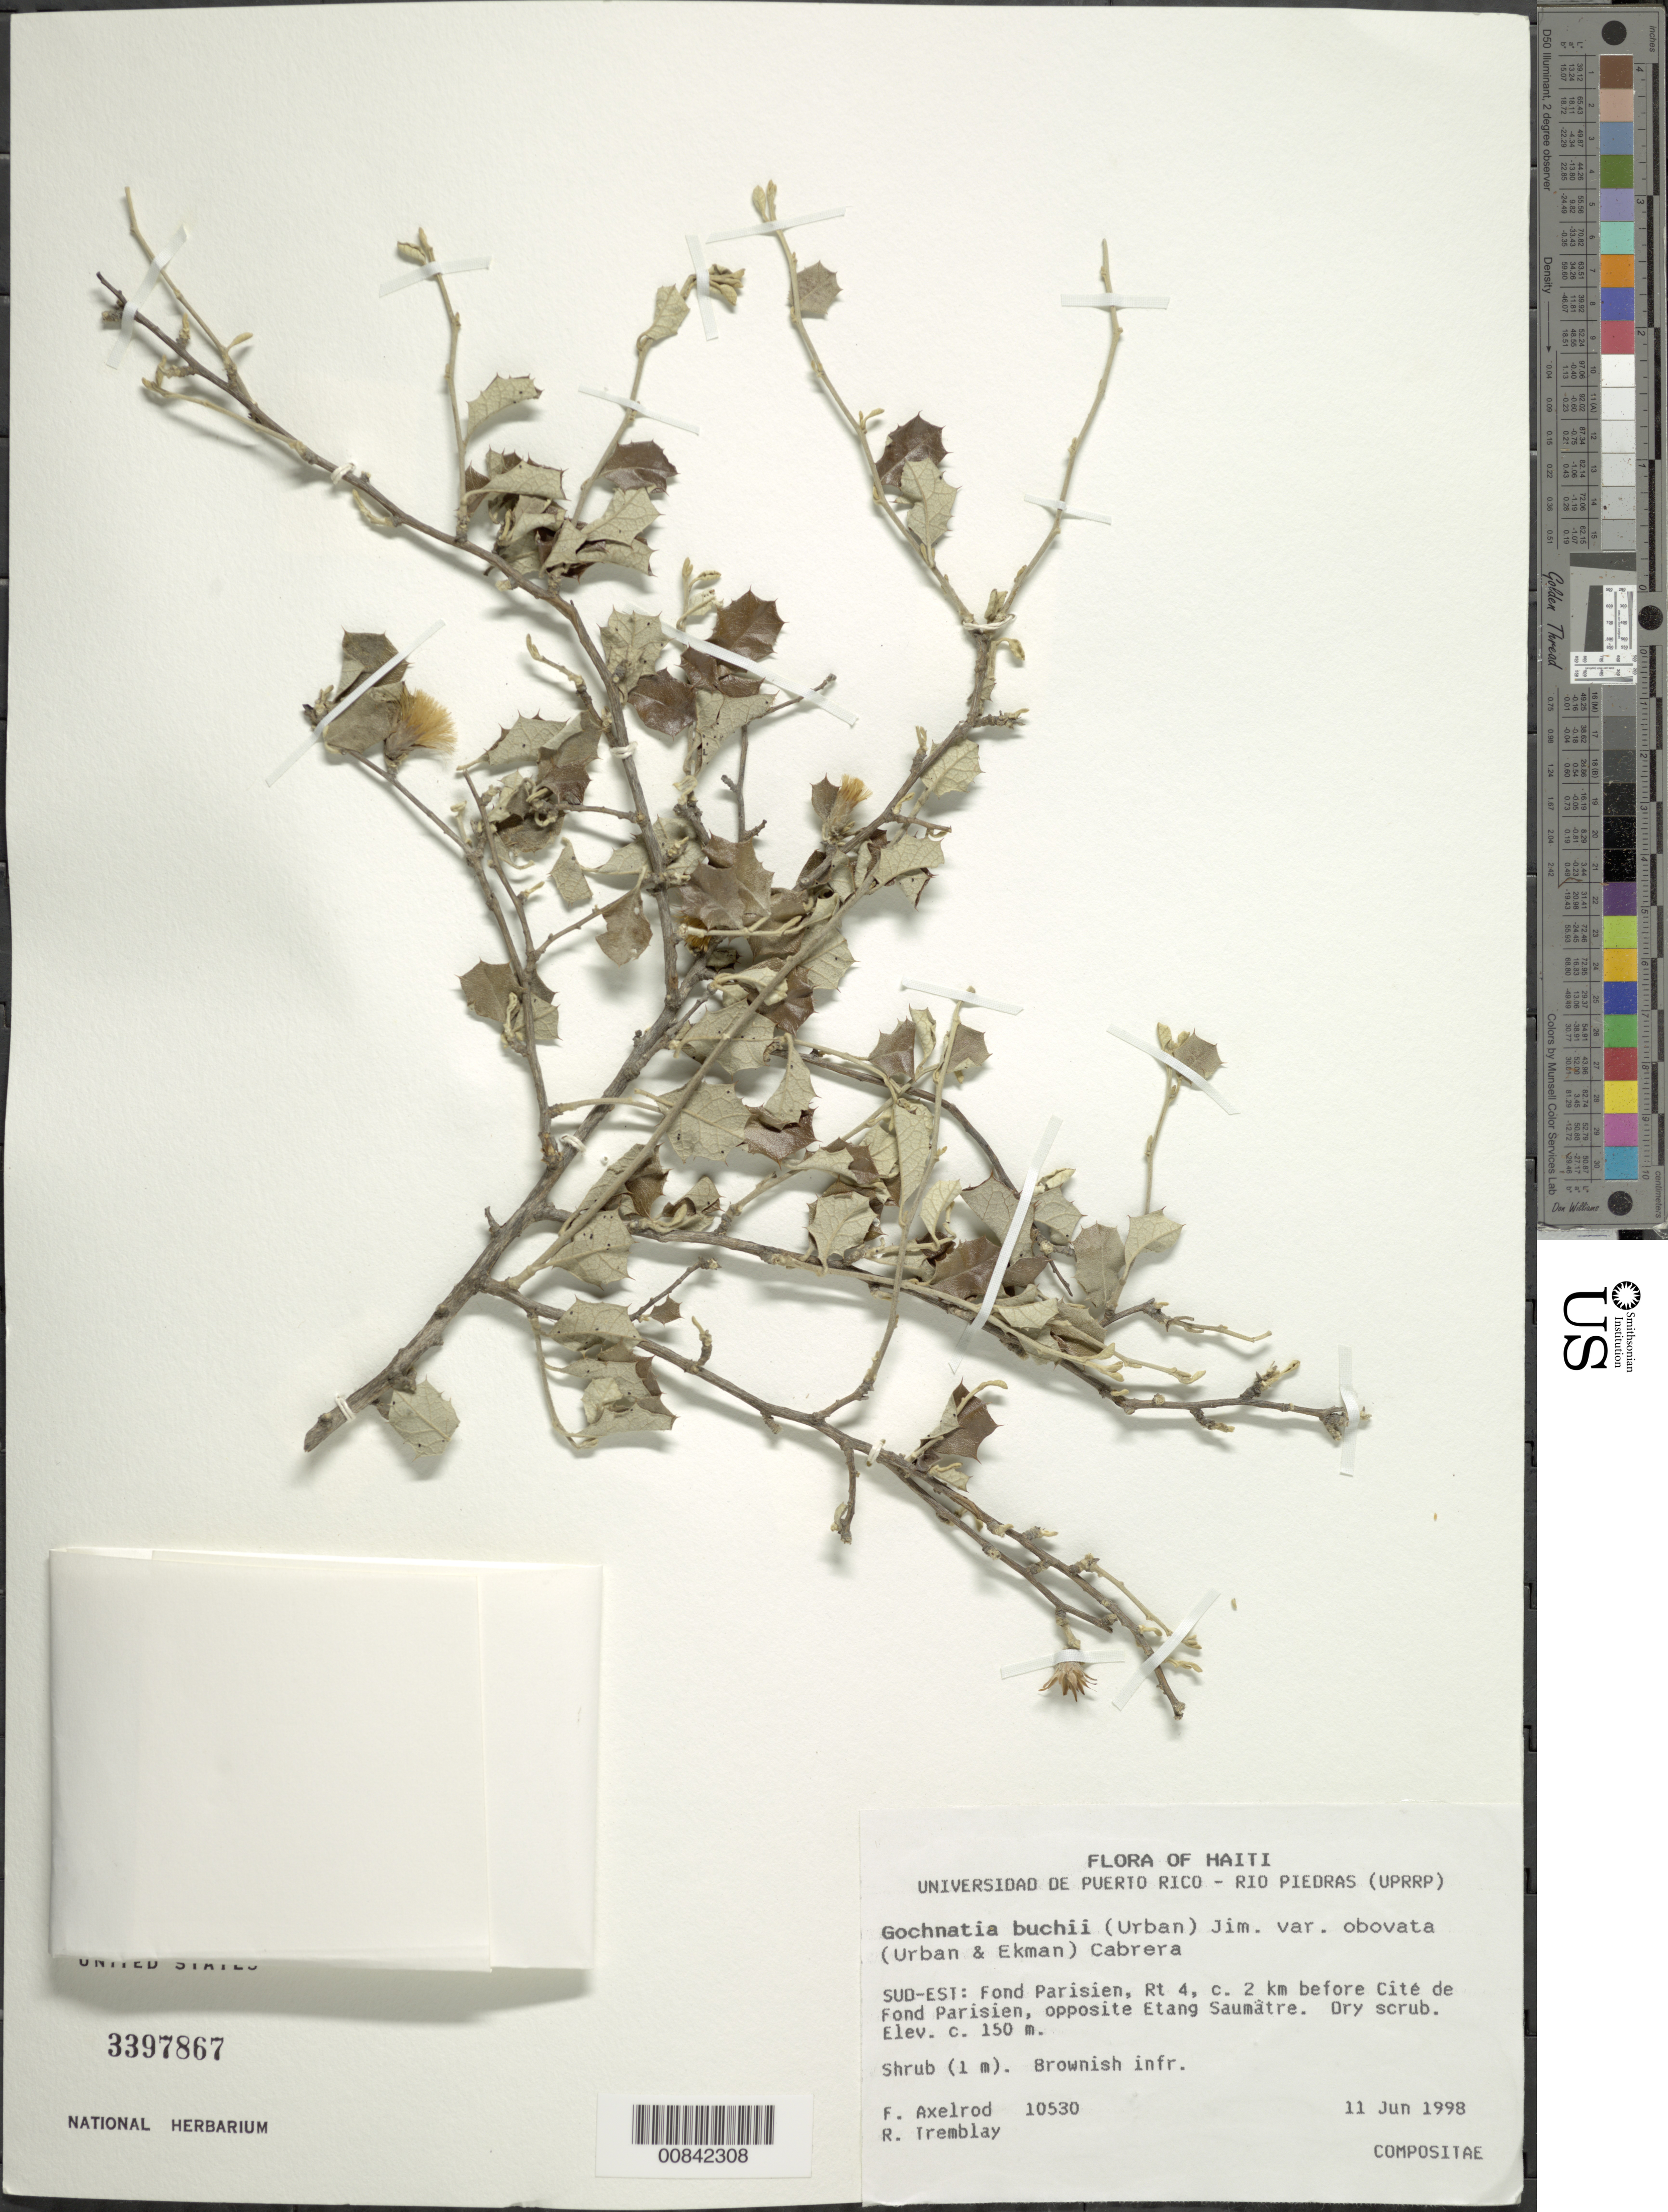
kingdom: Plantae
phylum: Tracheophyta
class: Magnoliopsida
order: Asterales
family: Asteraceae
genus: Anastraphia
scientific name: Anastraphia buchii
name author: Urb.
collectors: F. S. Axelrod & R. L. Tremblay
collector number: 10530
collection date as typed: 11 Jun 1998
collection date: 1998-06-11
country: Haiti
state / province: Ouest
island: Hispaniola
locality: Fond Parisien, Rt 4, c. 2 km before Cité de Fond Parisien, opposite Etang Saumâtre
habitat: Dry scrub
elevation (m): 150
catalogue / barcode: US 3397867